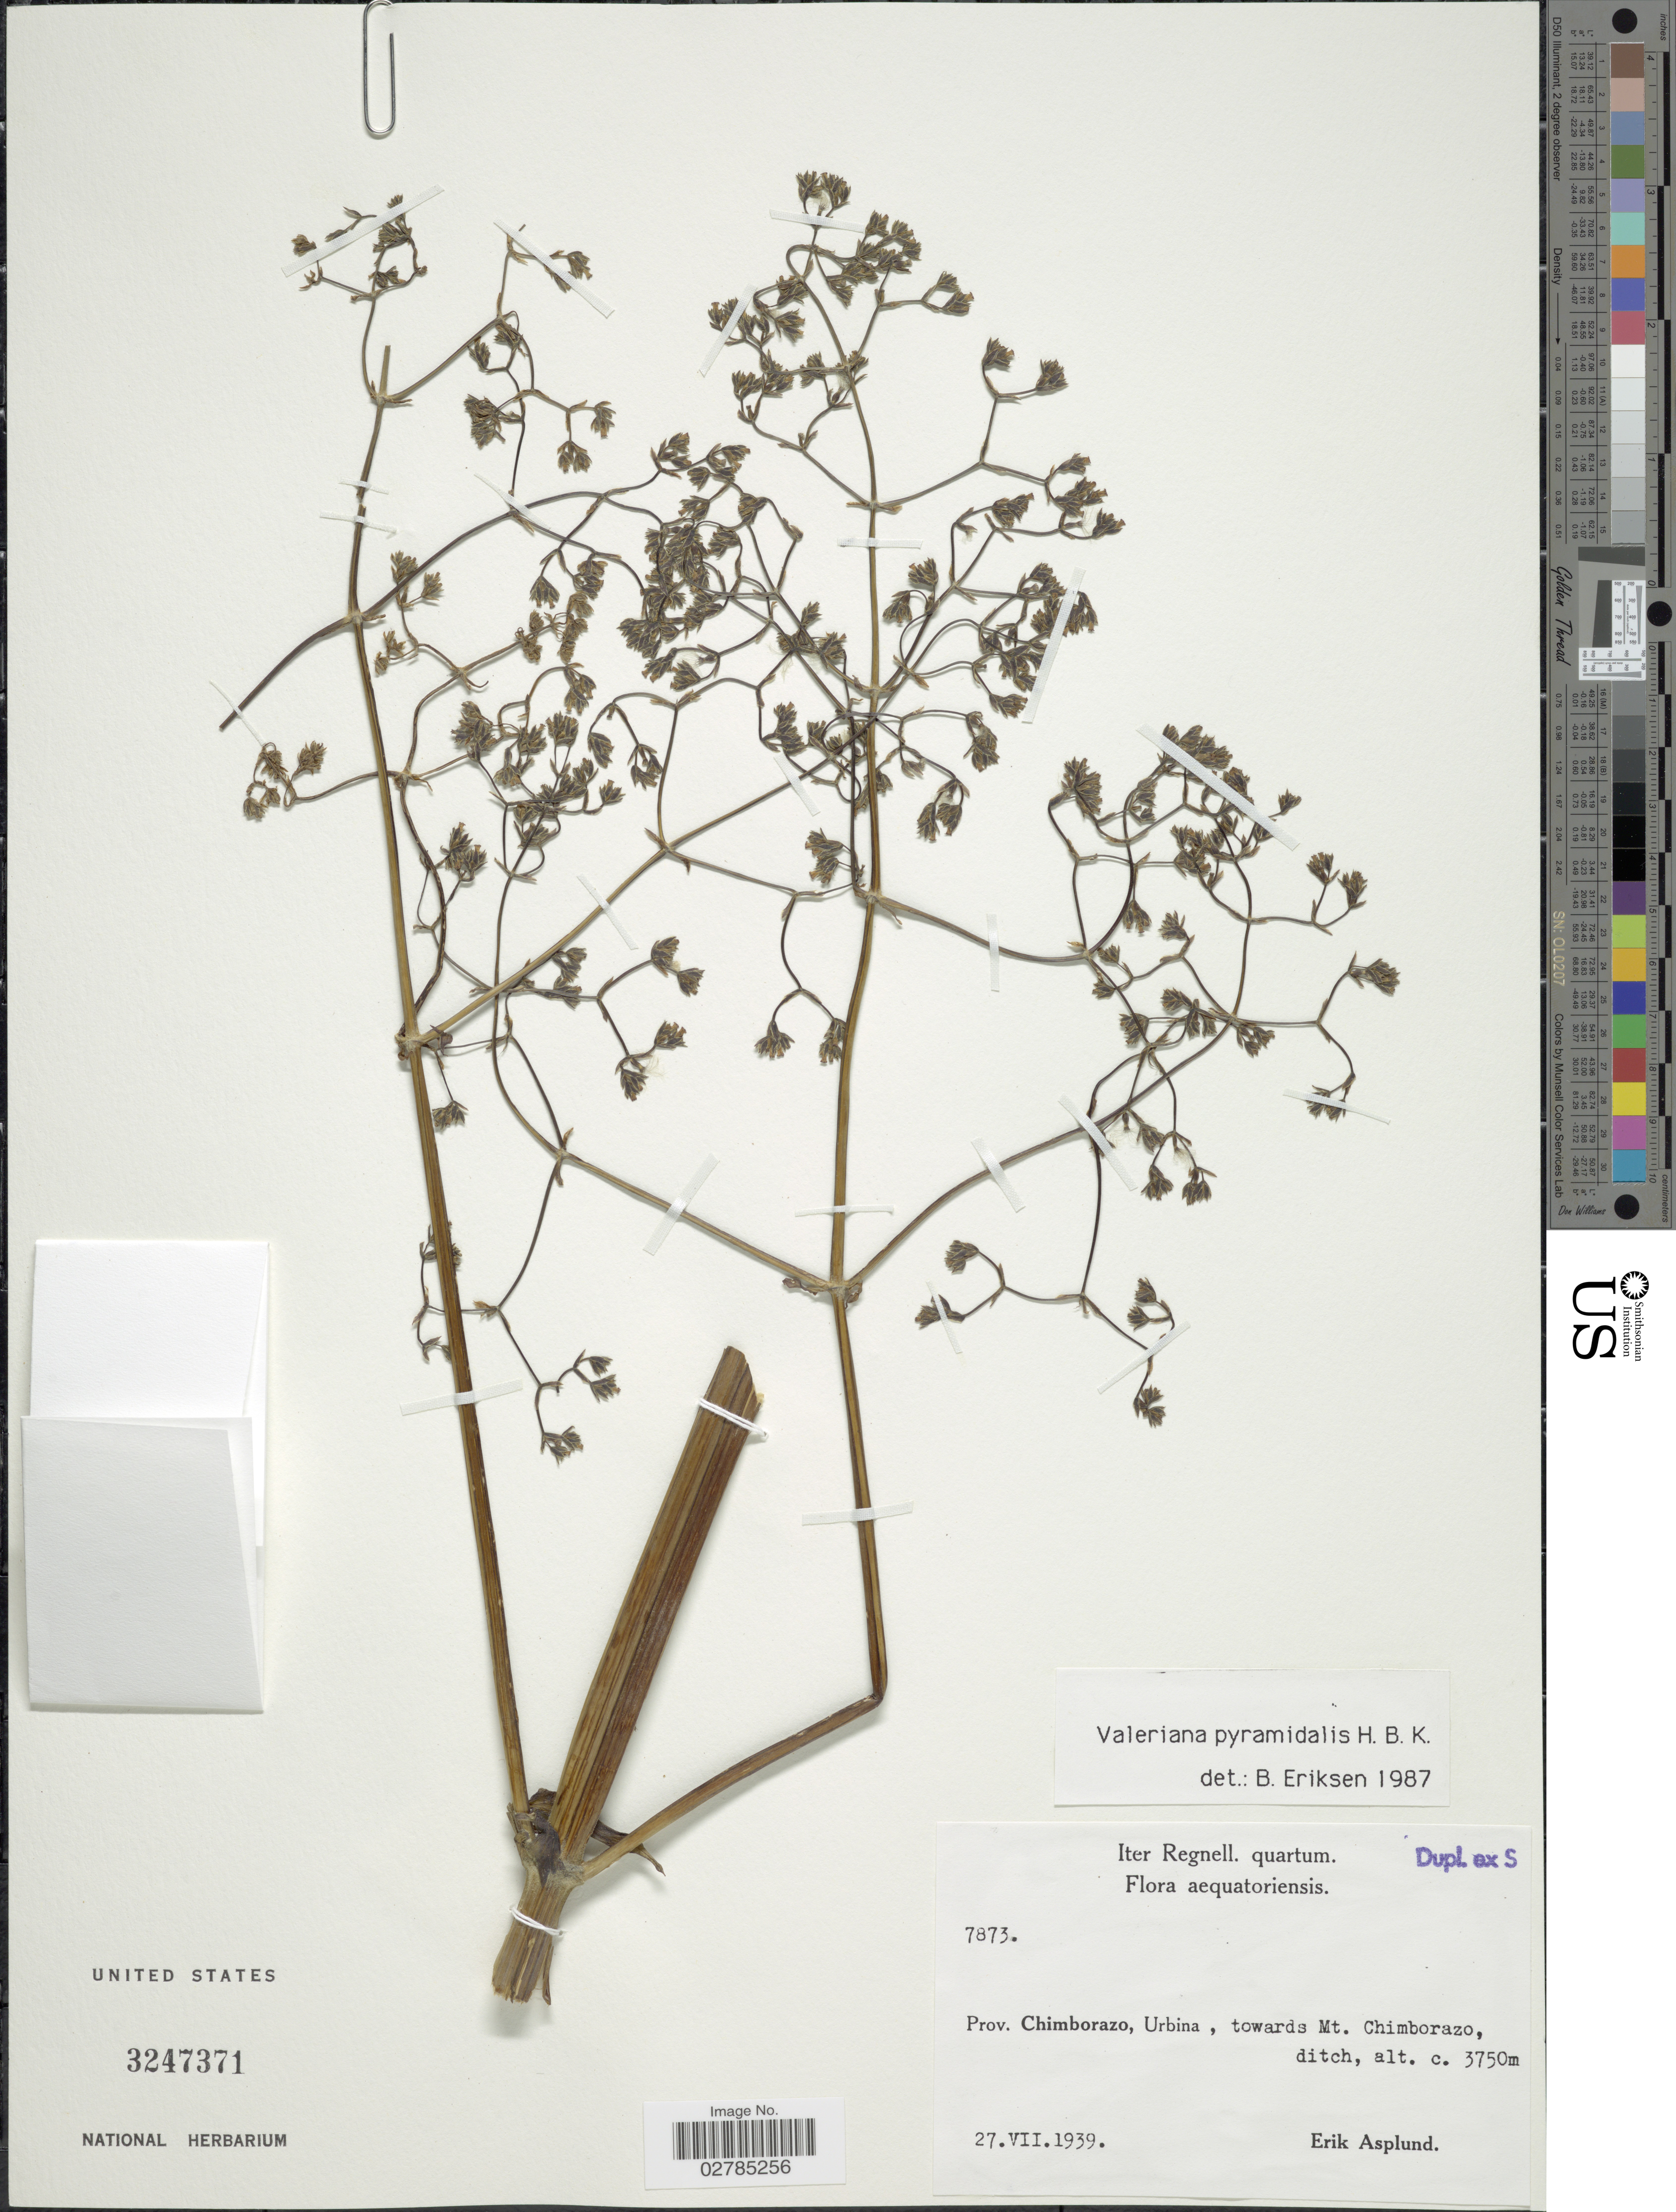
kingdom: Plantae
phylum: Tracheophyta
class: Magnoliopsida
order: Dipsacales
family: Caprifoliaceae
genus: Valeriana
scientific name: Valeriana pyramidalis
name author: Kunth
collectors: E. Asplund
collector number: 7873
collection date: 1939-07-27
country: Ecuador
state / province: Chimborazo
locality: Urbina, towards Mt. Chimborazo, ditch.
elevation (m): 3750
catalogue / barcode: US 3247371